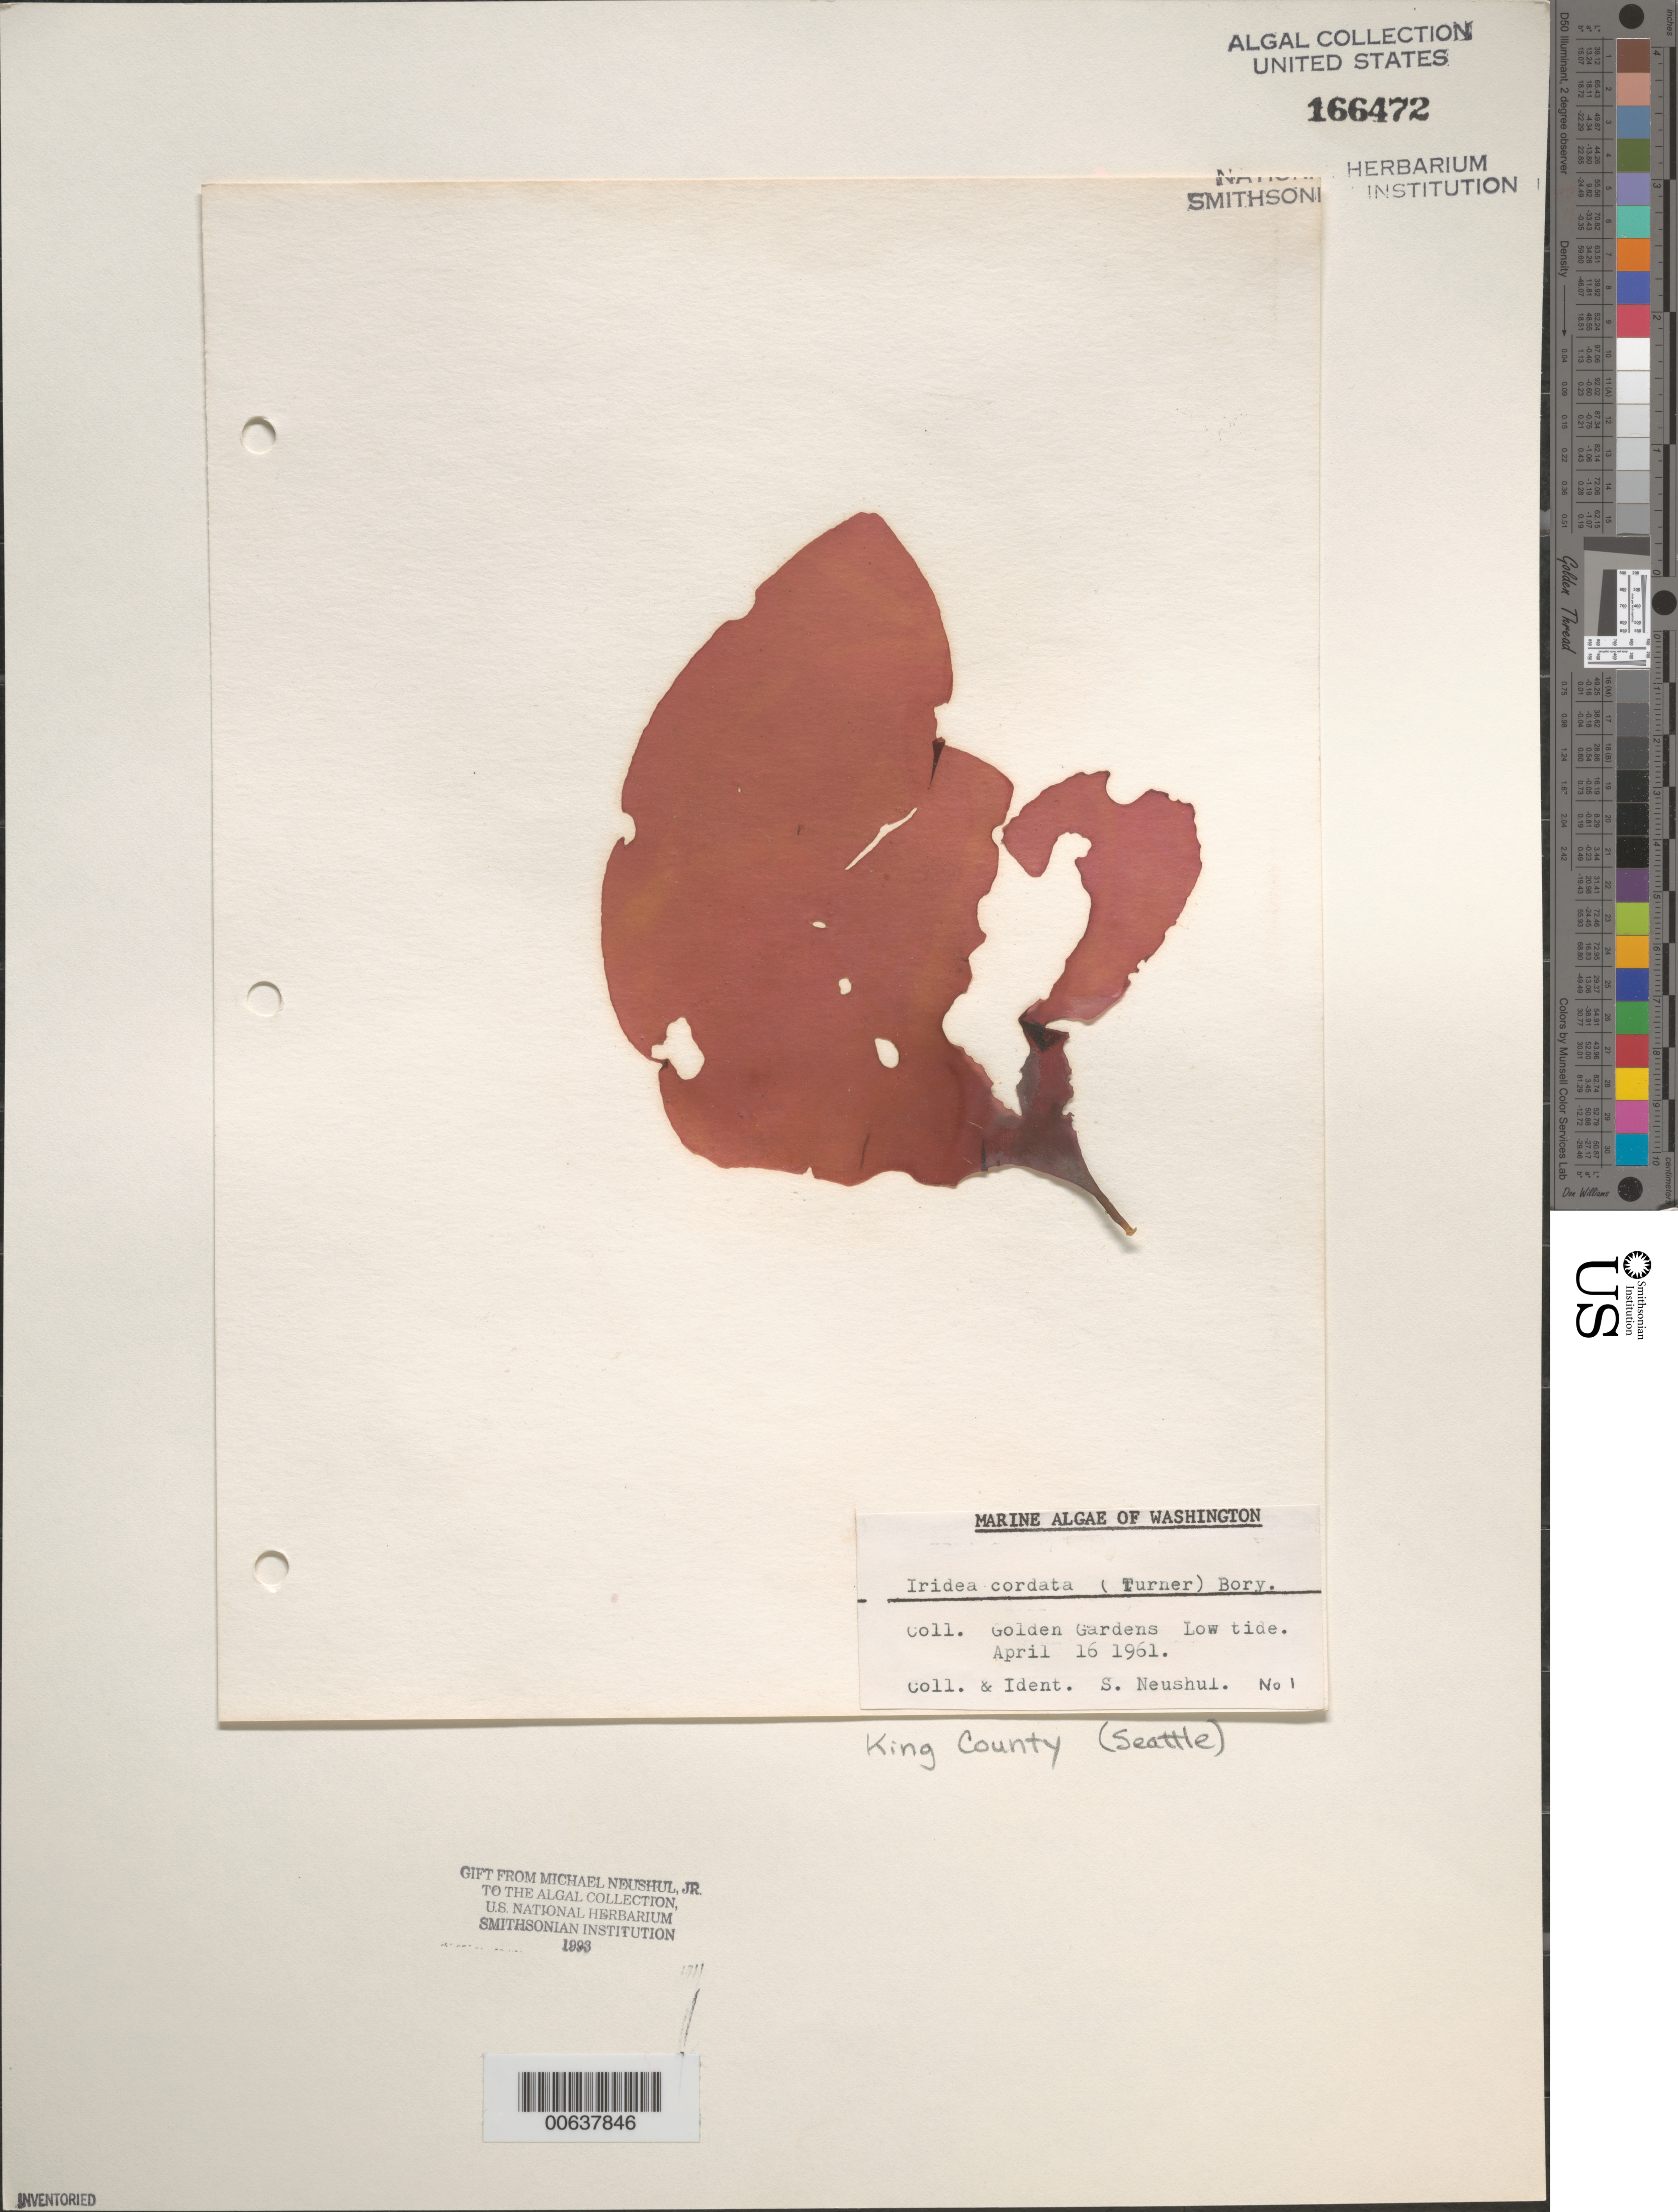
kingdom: Plantae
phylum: Rhodophyta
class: Florideophyceae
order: Gigartinales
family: Gigartinaceae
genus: Iridaea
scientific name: Iridaea cordata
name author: (Turner) Bory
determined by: Neushul, S.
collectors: S. Neushul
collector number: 1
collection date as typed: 16 Apr 1961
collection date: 1961-04-16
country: United States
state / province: Washington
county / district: King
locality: Golden Gardens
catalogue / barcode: US 166472